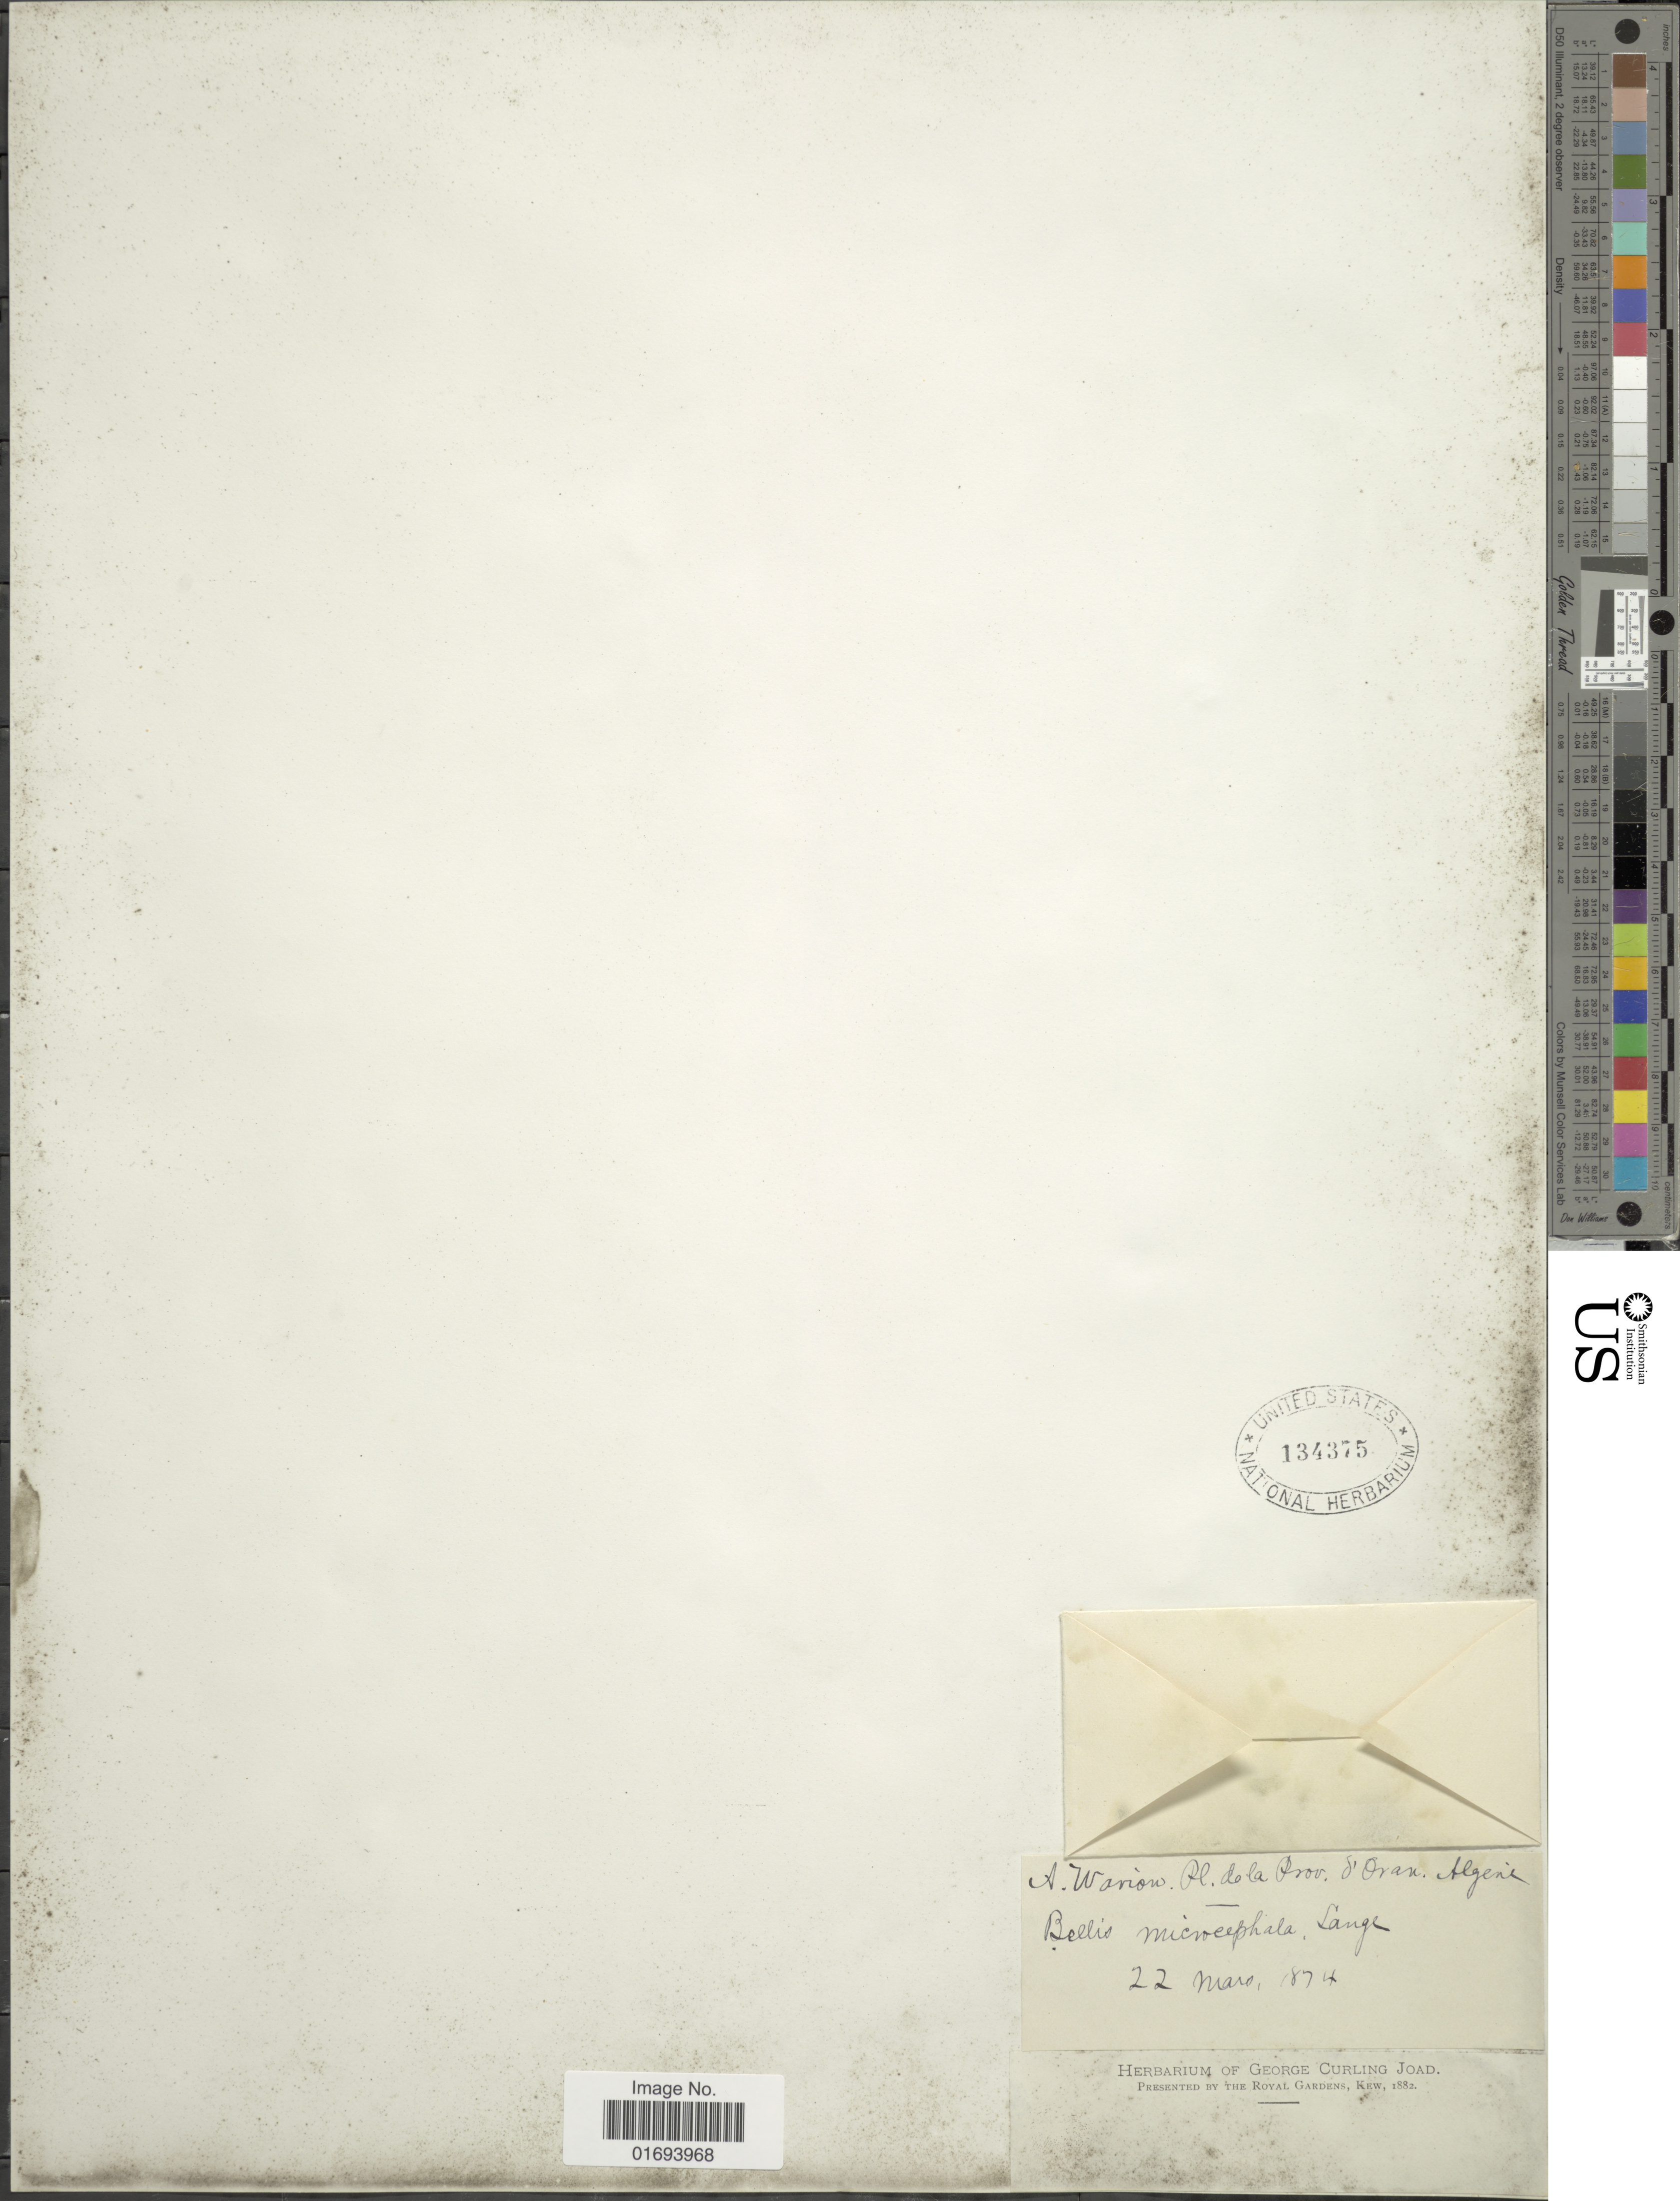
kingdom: Plantae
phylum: Tracheophyta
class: Magnoliopsida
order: Asterales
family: Asteraceae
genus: Bellis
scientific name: Bellis microcephala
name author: Lange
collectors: A. Warion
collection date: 1874-03-22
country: Algeria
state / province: Oran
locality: Pl. de la Prov. d'Oran. Algeria.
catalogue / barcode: US 134375